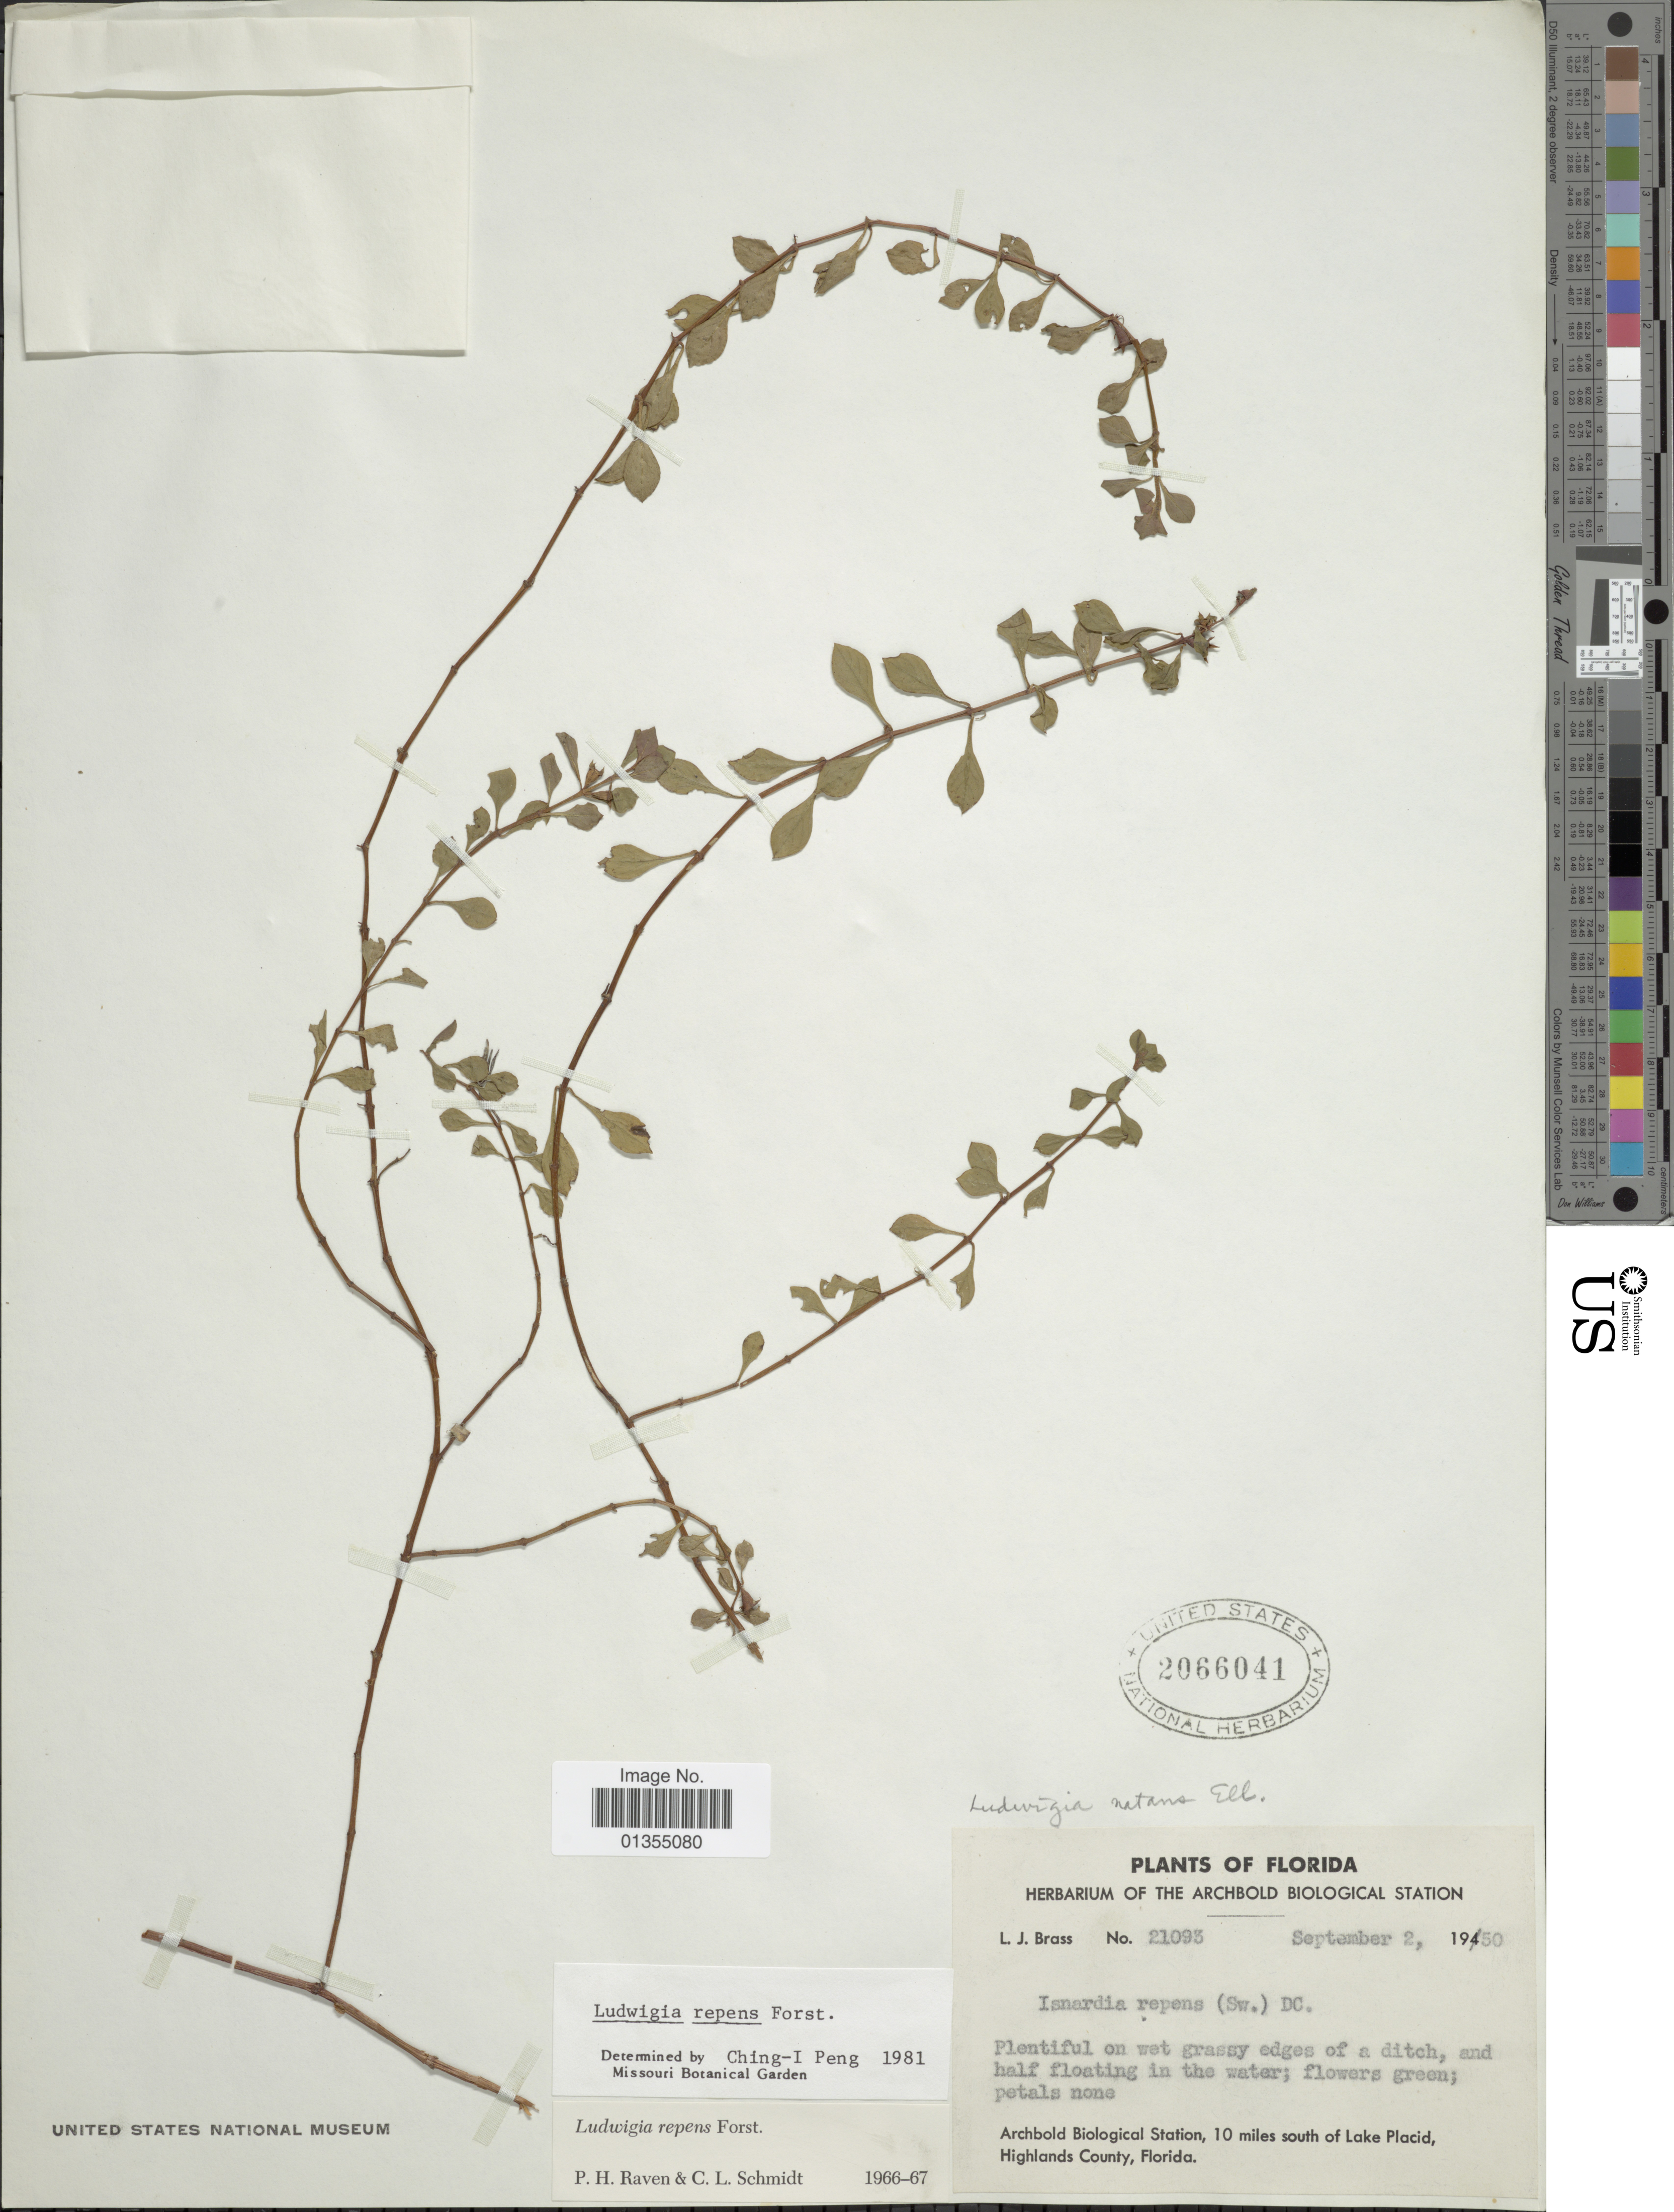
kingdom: Plantae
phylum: Tracheophyta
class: Magnoliopsida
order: Myrtales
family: Onagraceae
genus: Ludwigia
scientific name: Ludwigia repens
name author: J.R. Forst.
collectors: L. J. Brass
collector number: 21093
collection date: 1950-09-02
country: United States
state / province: Florida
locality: Archbold Biological Station, 10 miles south of Lake Placid, Highlands County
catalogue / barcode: US 2066041